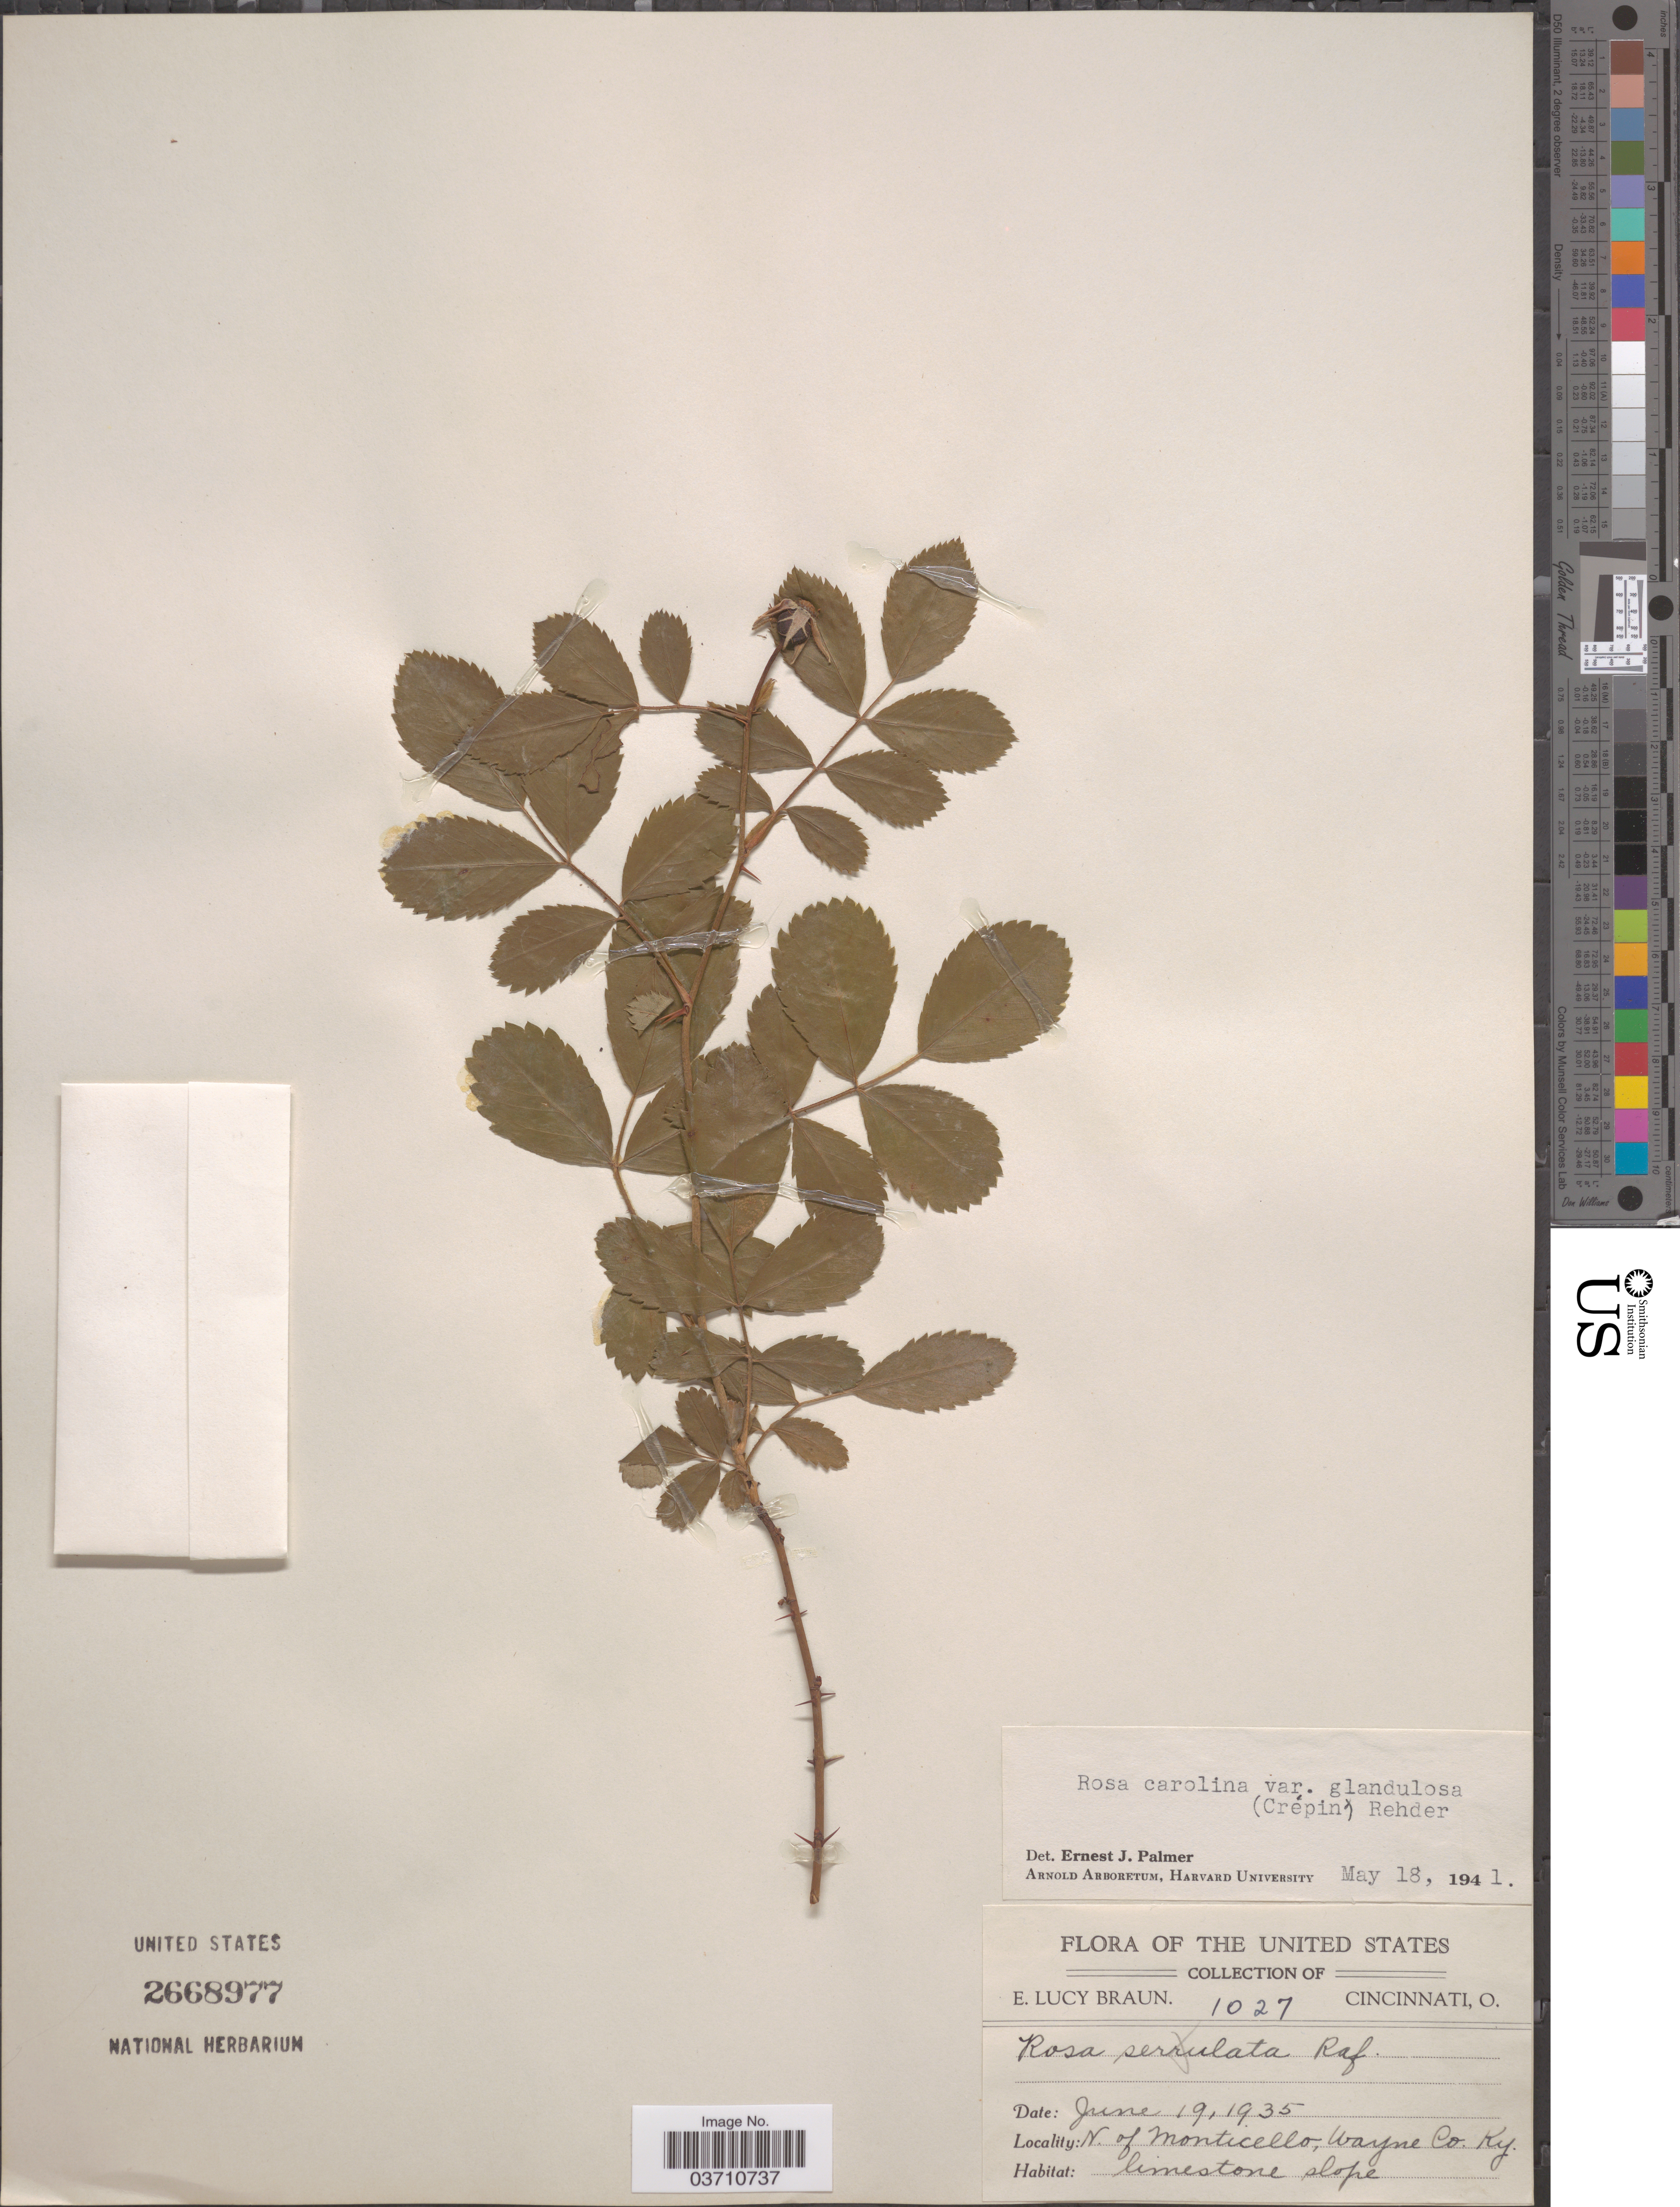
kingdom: Plantae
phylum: Tracheophyta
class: Magnoliopsida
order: Rosales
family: Rosaceae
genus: Rosa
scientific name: Rosa carolina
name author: L.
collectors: E. L. Braun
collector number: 1027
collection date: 1935-06-19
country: United States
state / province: Kentucky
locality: N. of Monticello, Wayne Co.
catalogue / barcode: US 2668977